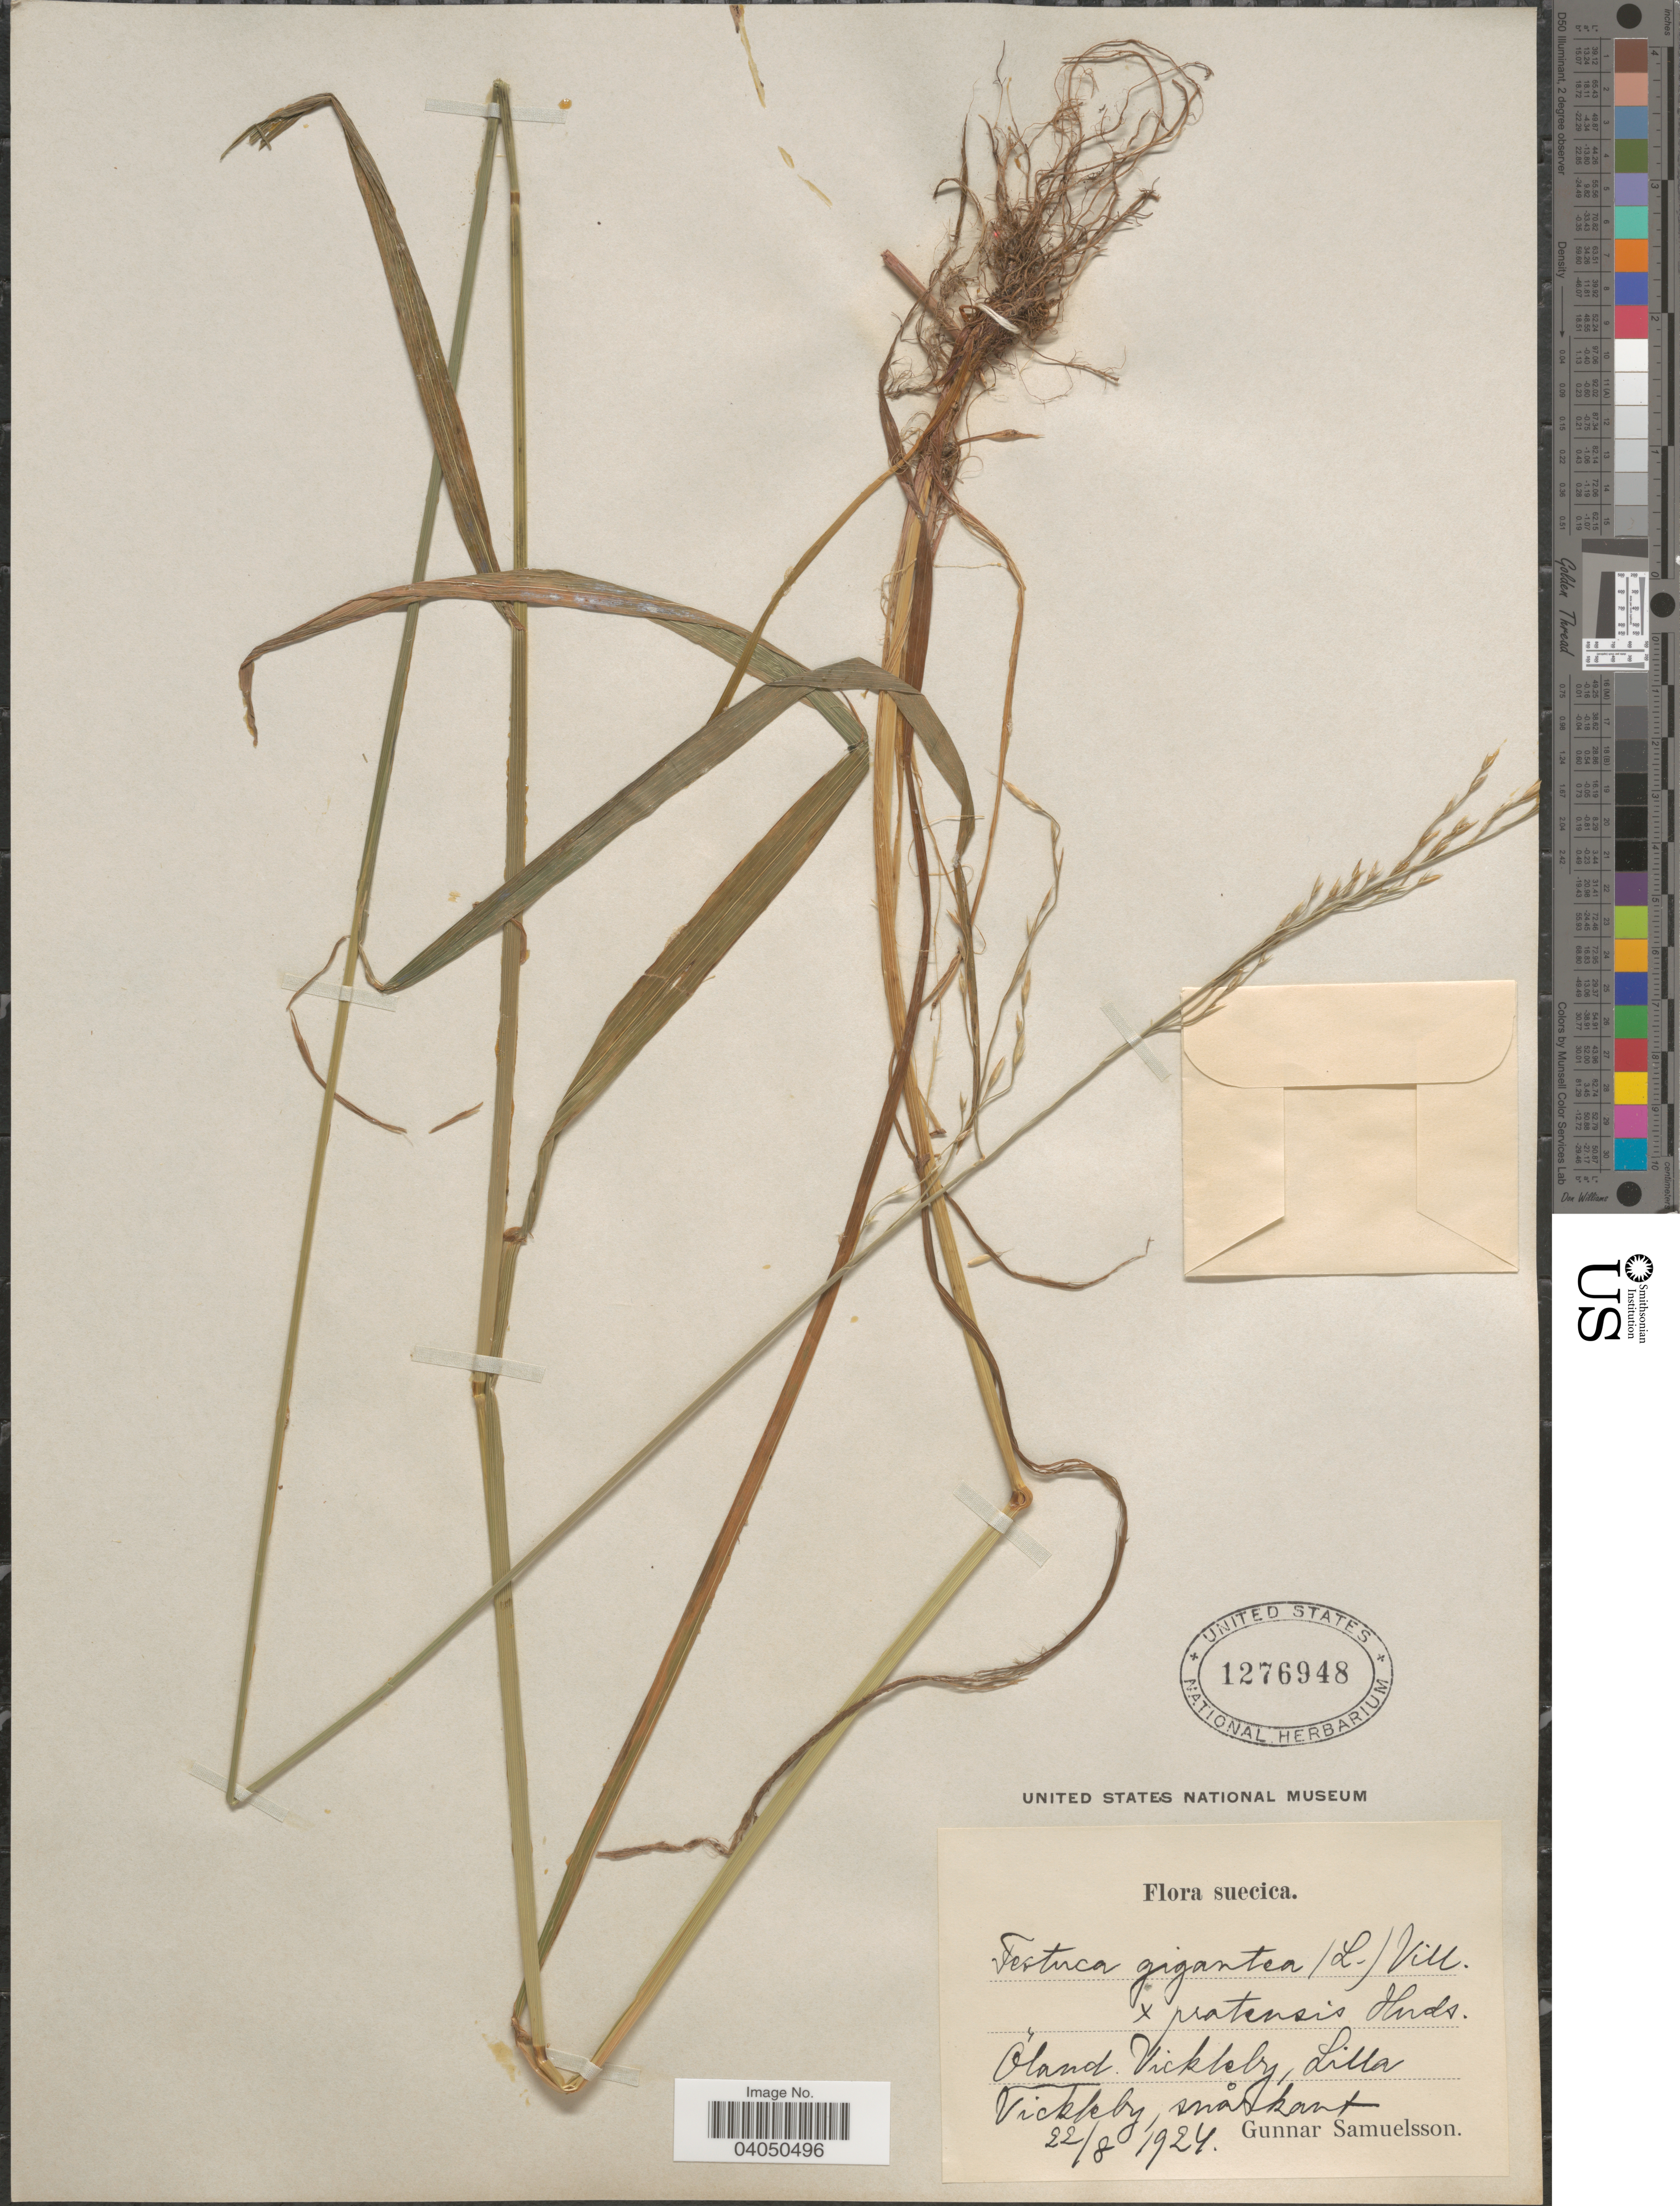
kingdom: Plantae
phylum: Tracheophyta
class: Liliopsida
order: Poales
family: Poaceae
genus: Festuca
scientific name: Festuca sp.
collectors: G. Samuelsson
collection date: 1924-08-22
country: Sweden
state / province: Kalmar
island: Oland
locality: Suecica. Öland. Vickleby, Lilla Vickleby.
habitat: snåskant.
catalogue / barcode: US 1276948